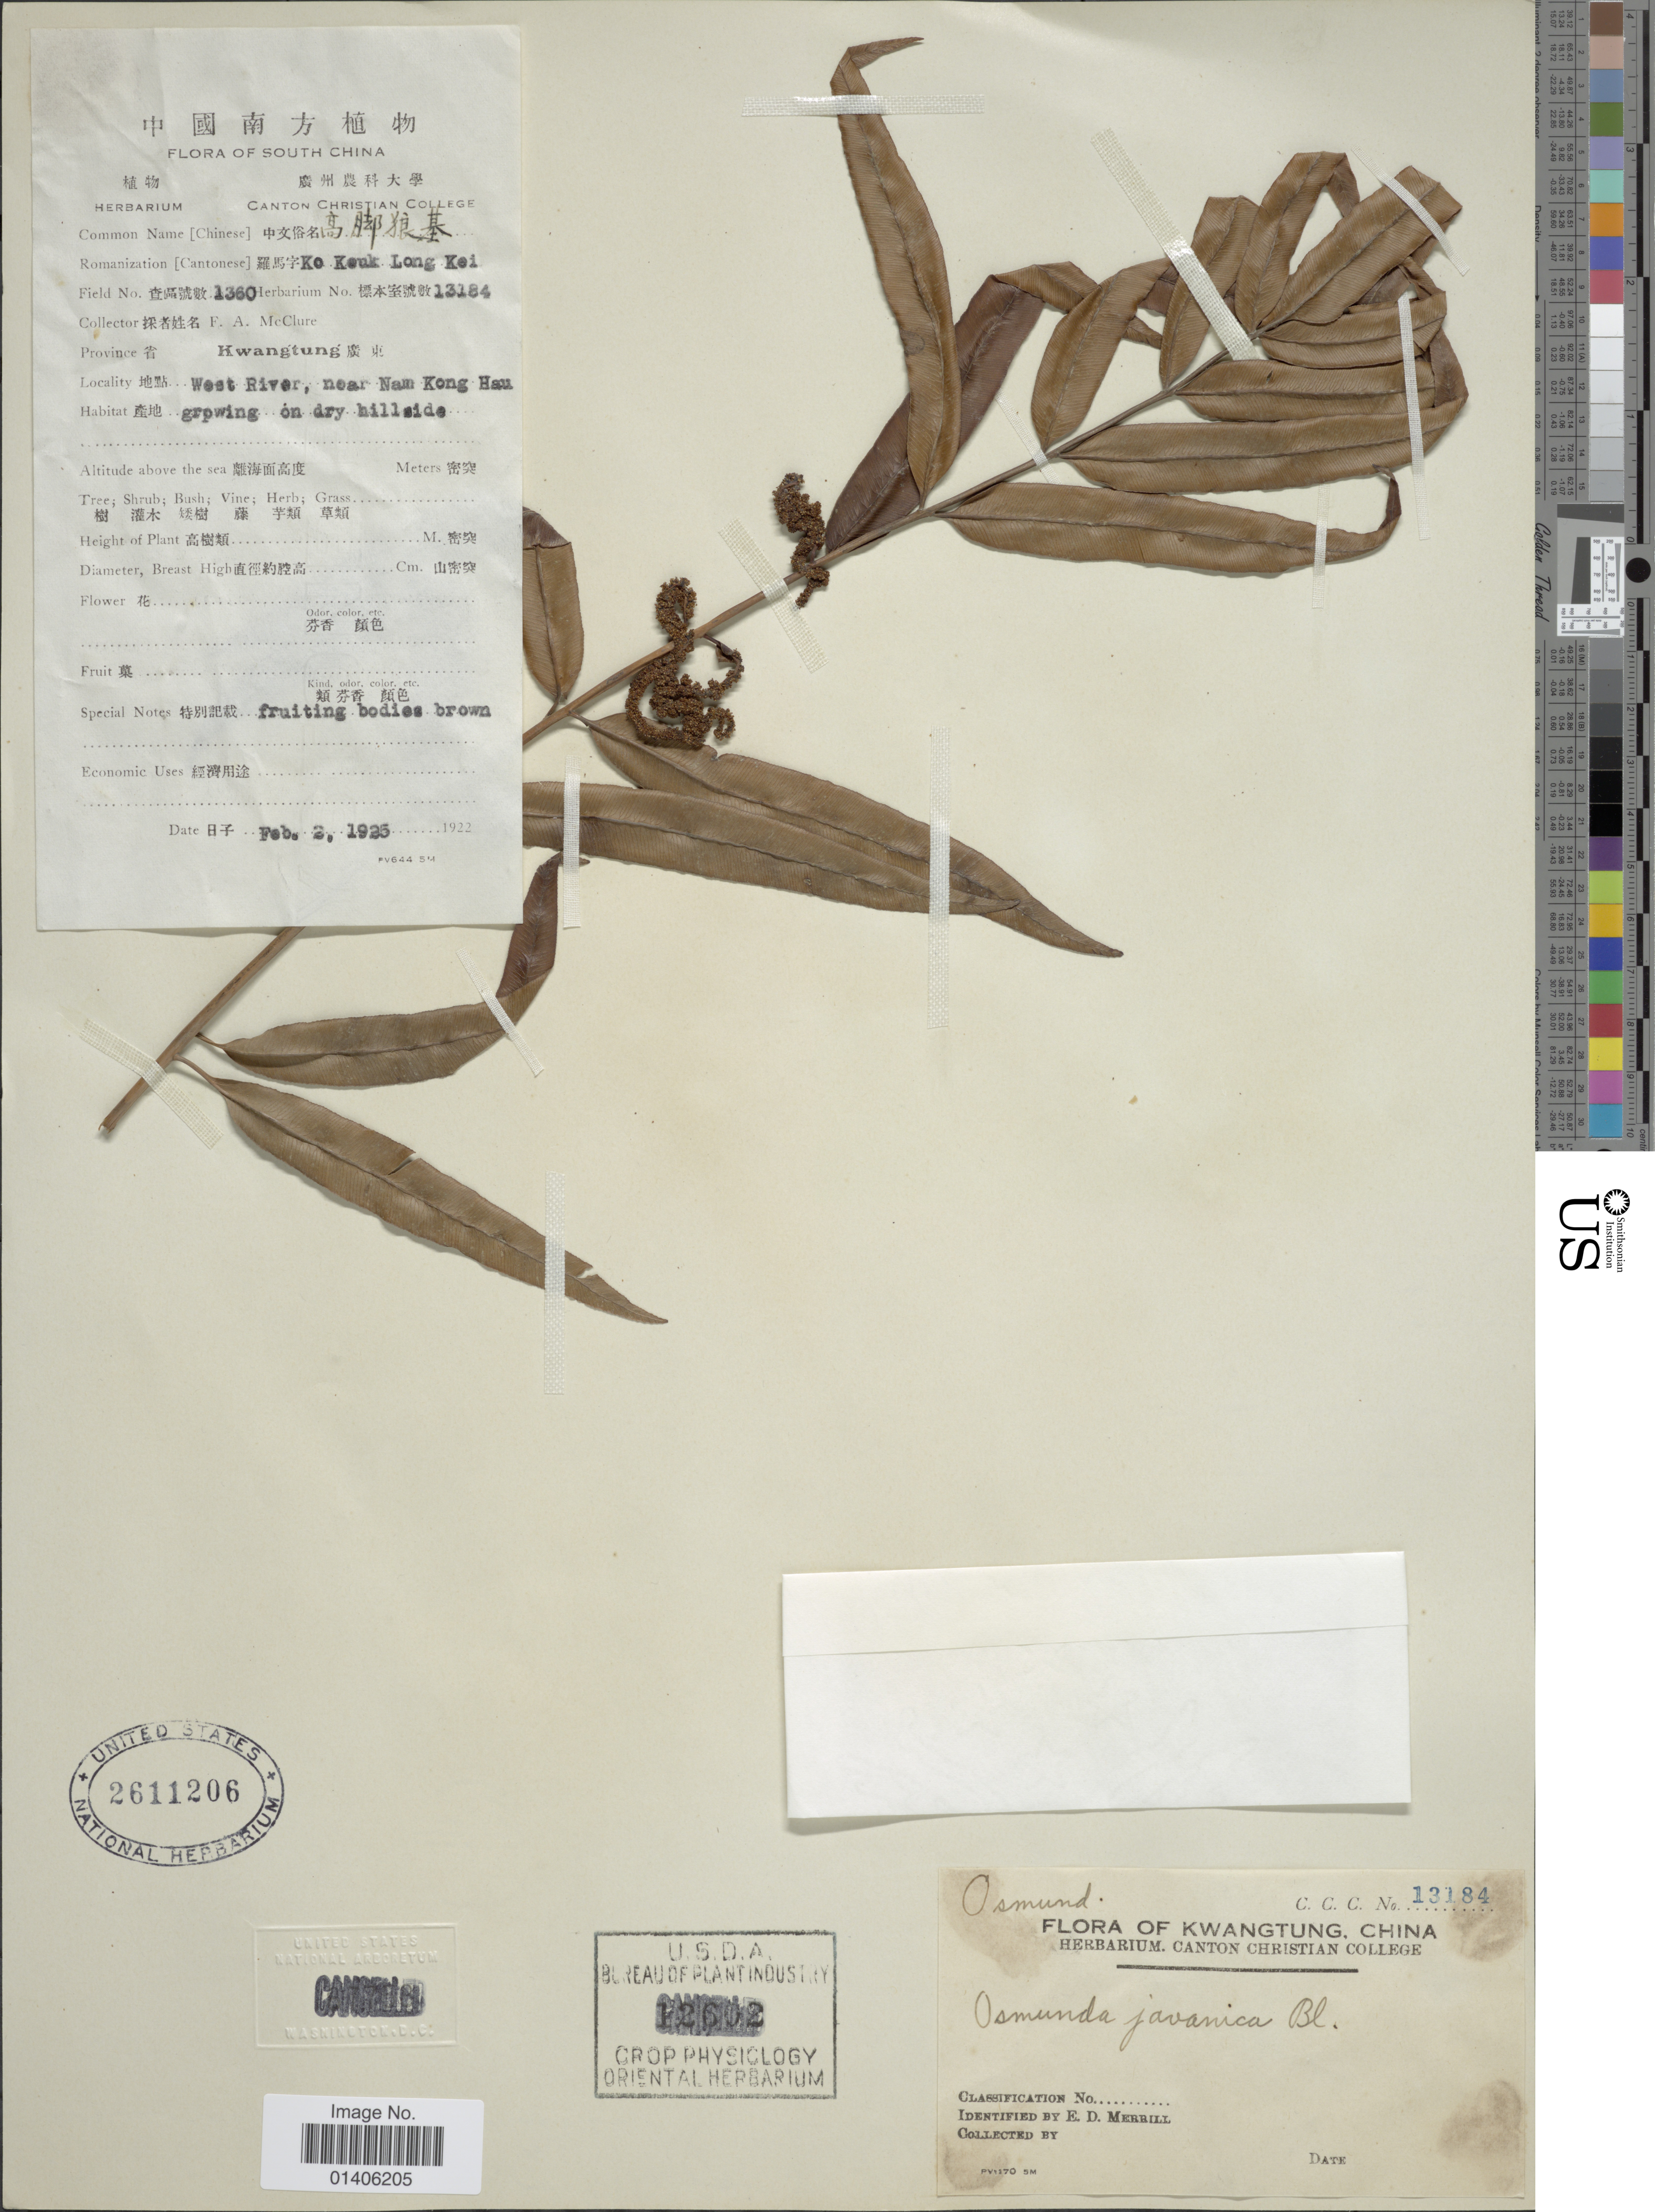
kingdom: Plantae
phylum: Tracheophyta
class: Polypodiopsida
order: Osmundales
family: Osmundaceae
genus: Osmunda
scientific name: Osmunda javanica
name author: Blume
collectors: F. A. McClure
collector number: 13184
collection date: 1925-02-02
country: China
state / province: Guangdong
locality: South China, Province Kwangtung,West River, near Nam Kong Hau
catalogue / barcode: US 2611206